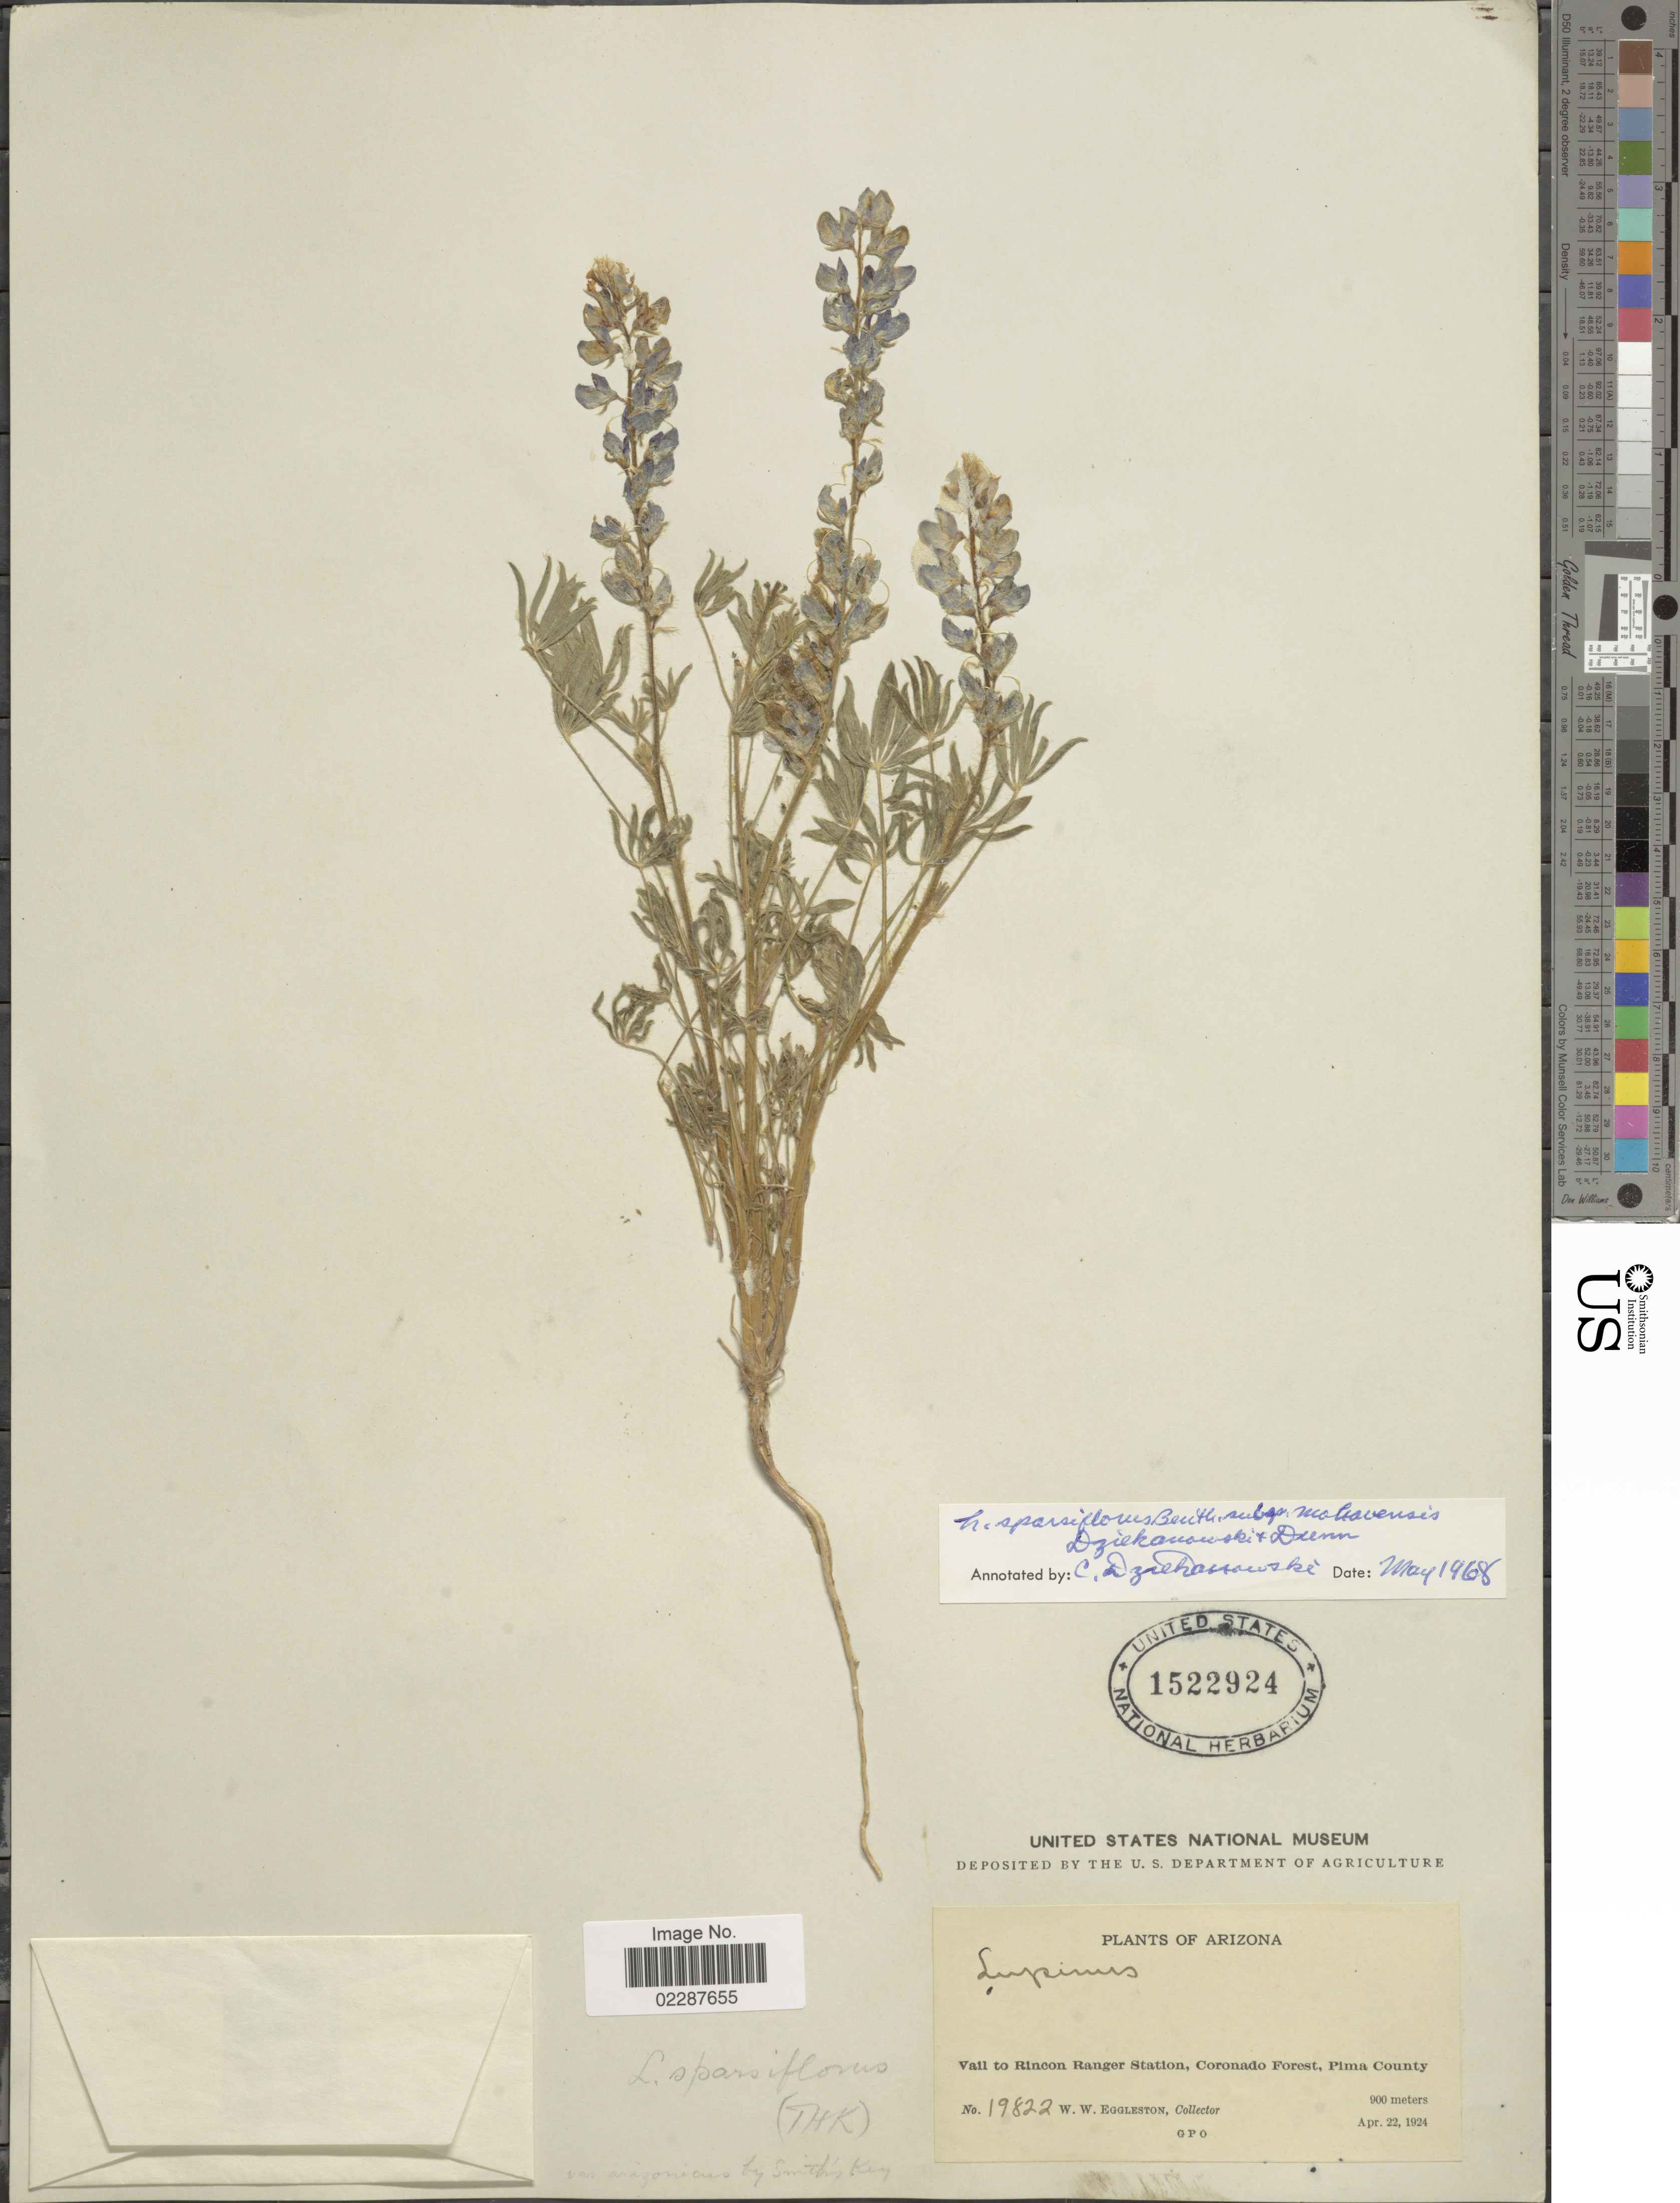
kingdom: Plantae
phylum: Tracheophyta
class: Magnoliopsida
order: Fabales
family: Fabaceae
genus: Lupinus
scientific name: Lupinus sparsiflorus subsp. mohavensis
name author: Dziekanowski & D.B. Dunn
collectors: W. W. Eggleston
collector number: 19822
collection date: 1924-04-22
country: United States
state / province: Arizona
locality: Vail to Rincon Ranger Station, Coronado Forest, Pima County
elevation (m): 900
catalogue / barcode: US 1522924